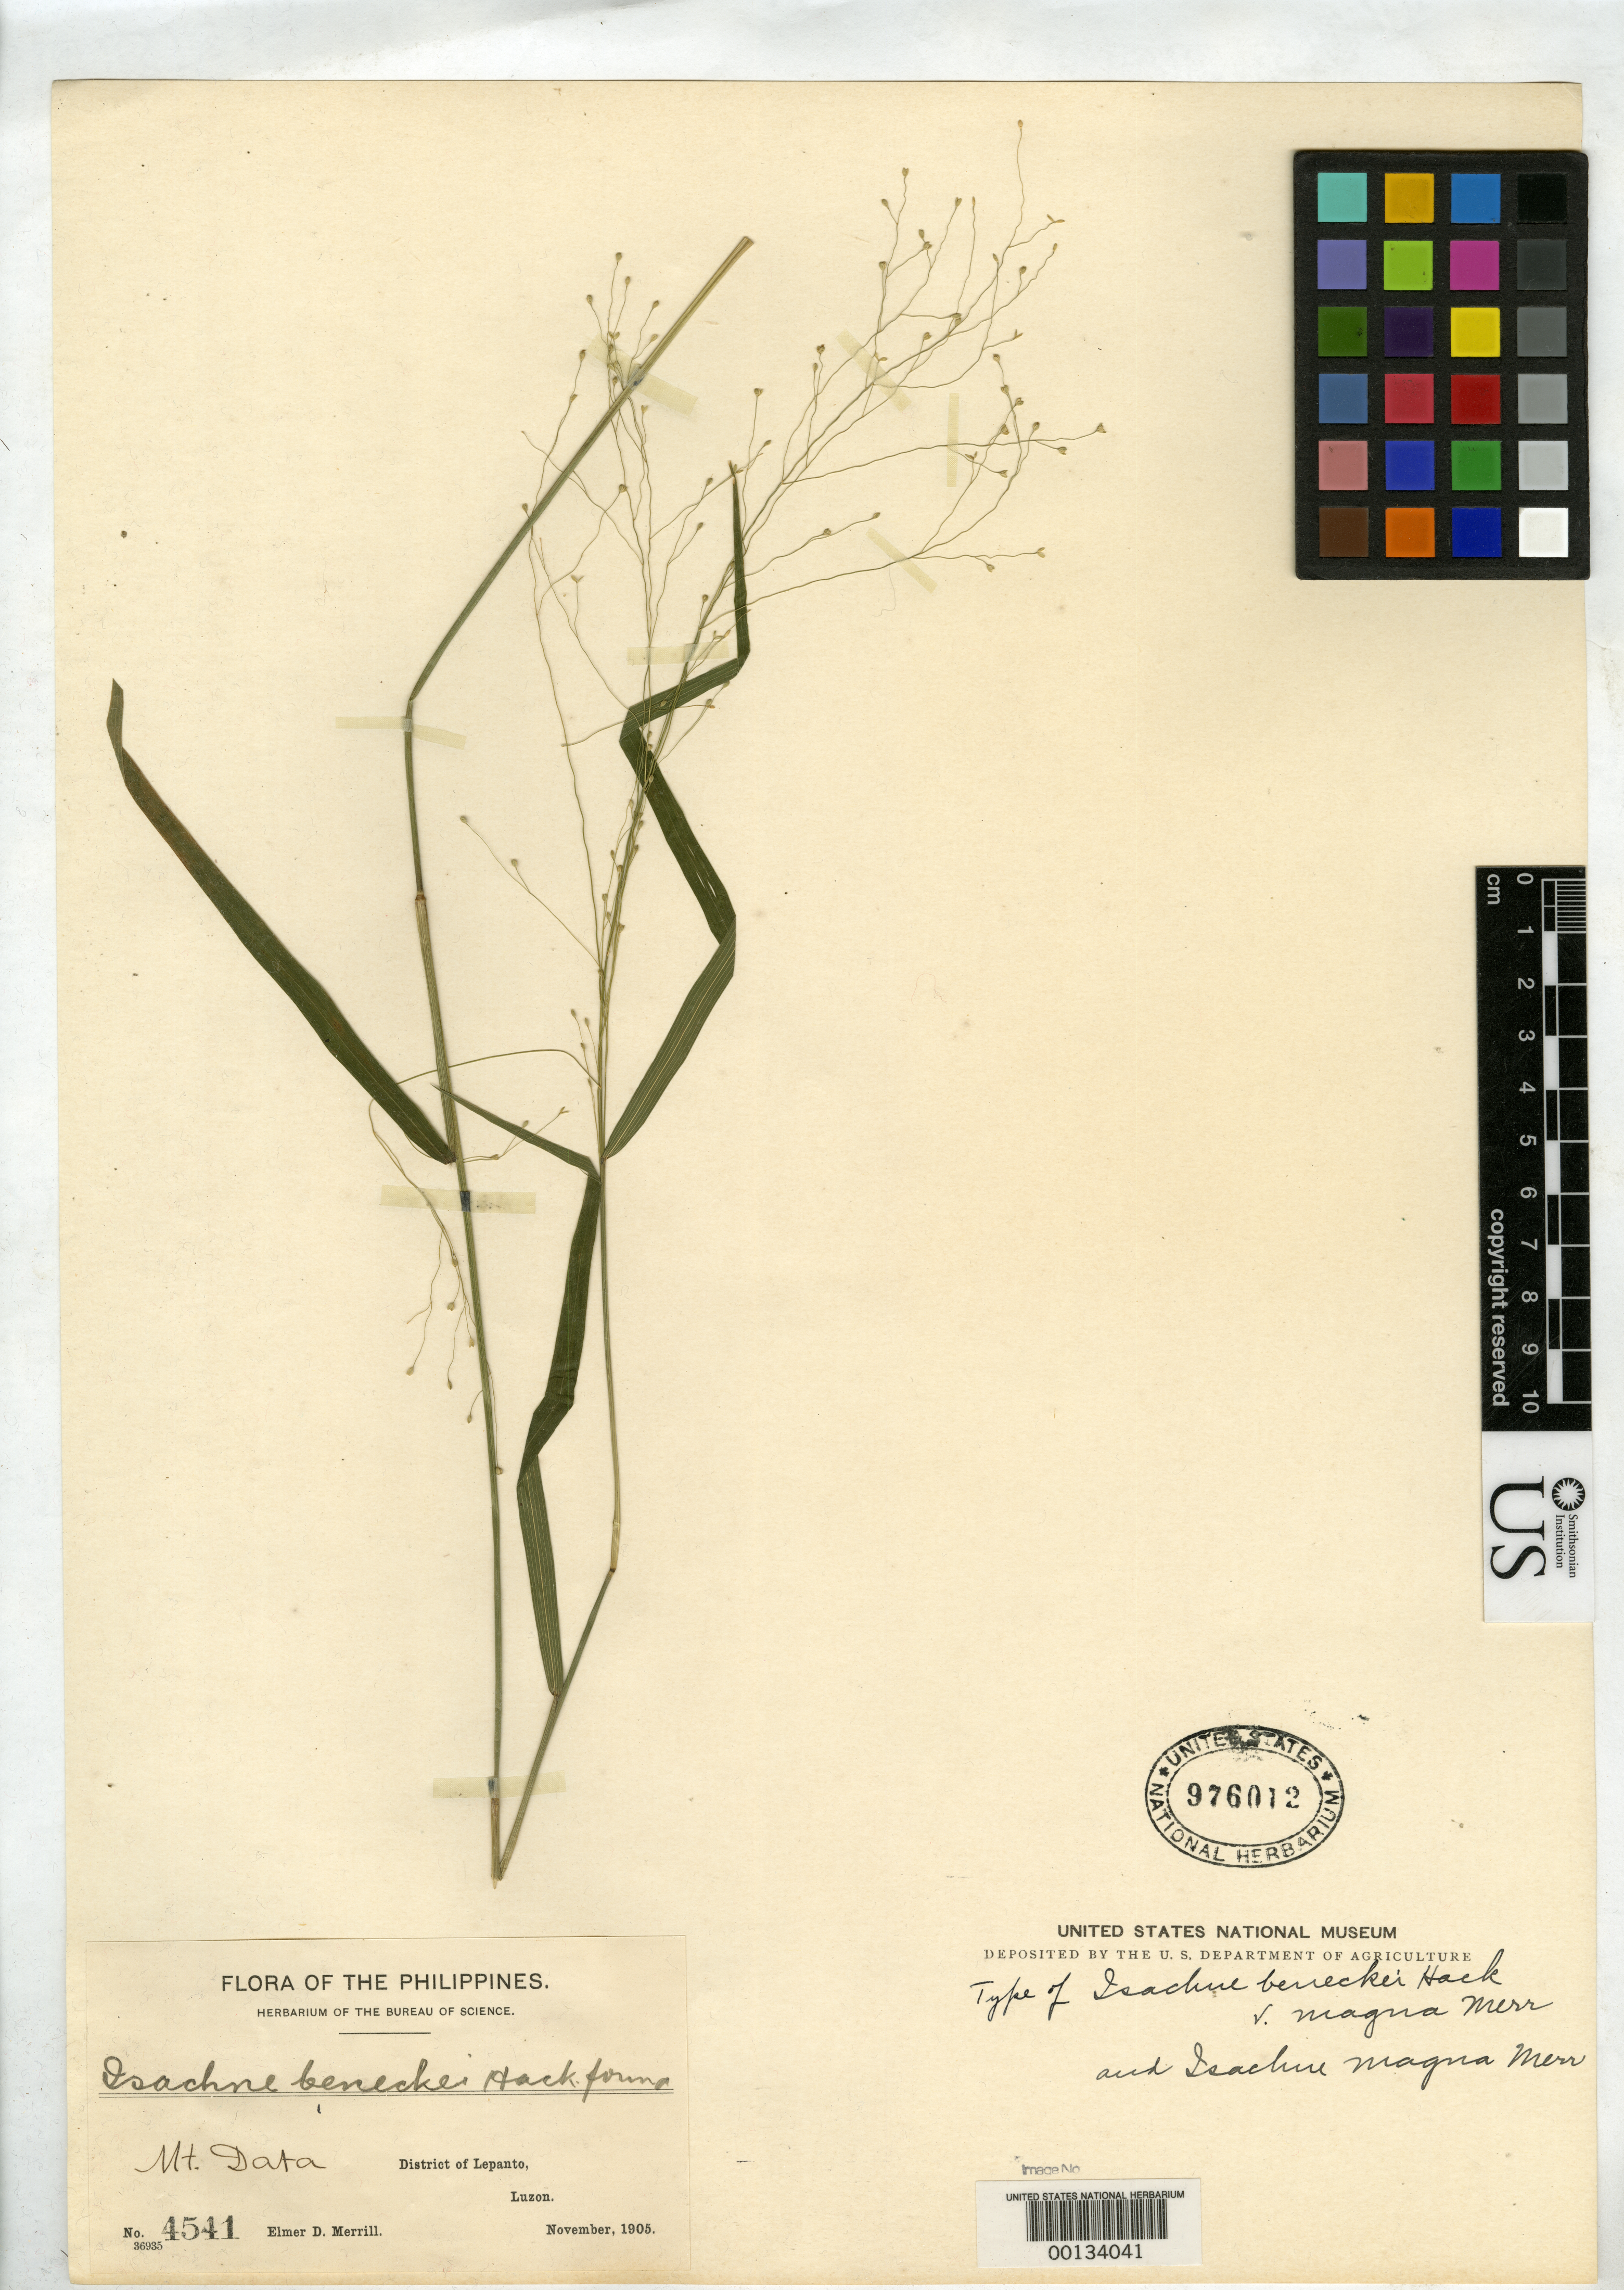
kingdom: Plantae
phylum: Tracheophyta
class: Liliopsida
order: Poales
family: Poaceae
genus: Isachne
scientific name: Isachne beneckei var. magna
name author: Merr.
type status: Isotype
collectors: E. D. Merrill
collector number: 4541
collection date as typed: Nov 1905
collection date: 1905-11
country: Philippines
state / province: Cordillera (Administrative Region)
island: Luzon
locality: Mt. Data, Cordillera Central, north Luzon.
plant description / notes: Recorded as "holotype" but probably an isotype or lectotype.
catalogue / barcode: US 976012